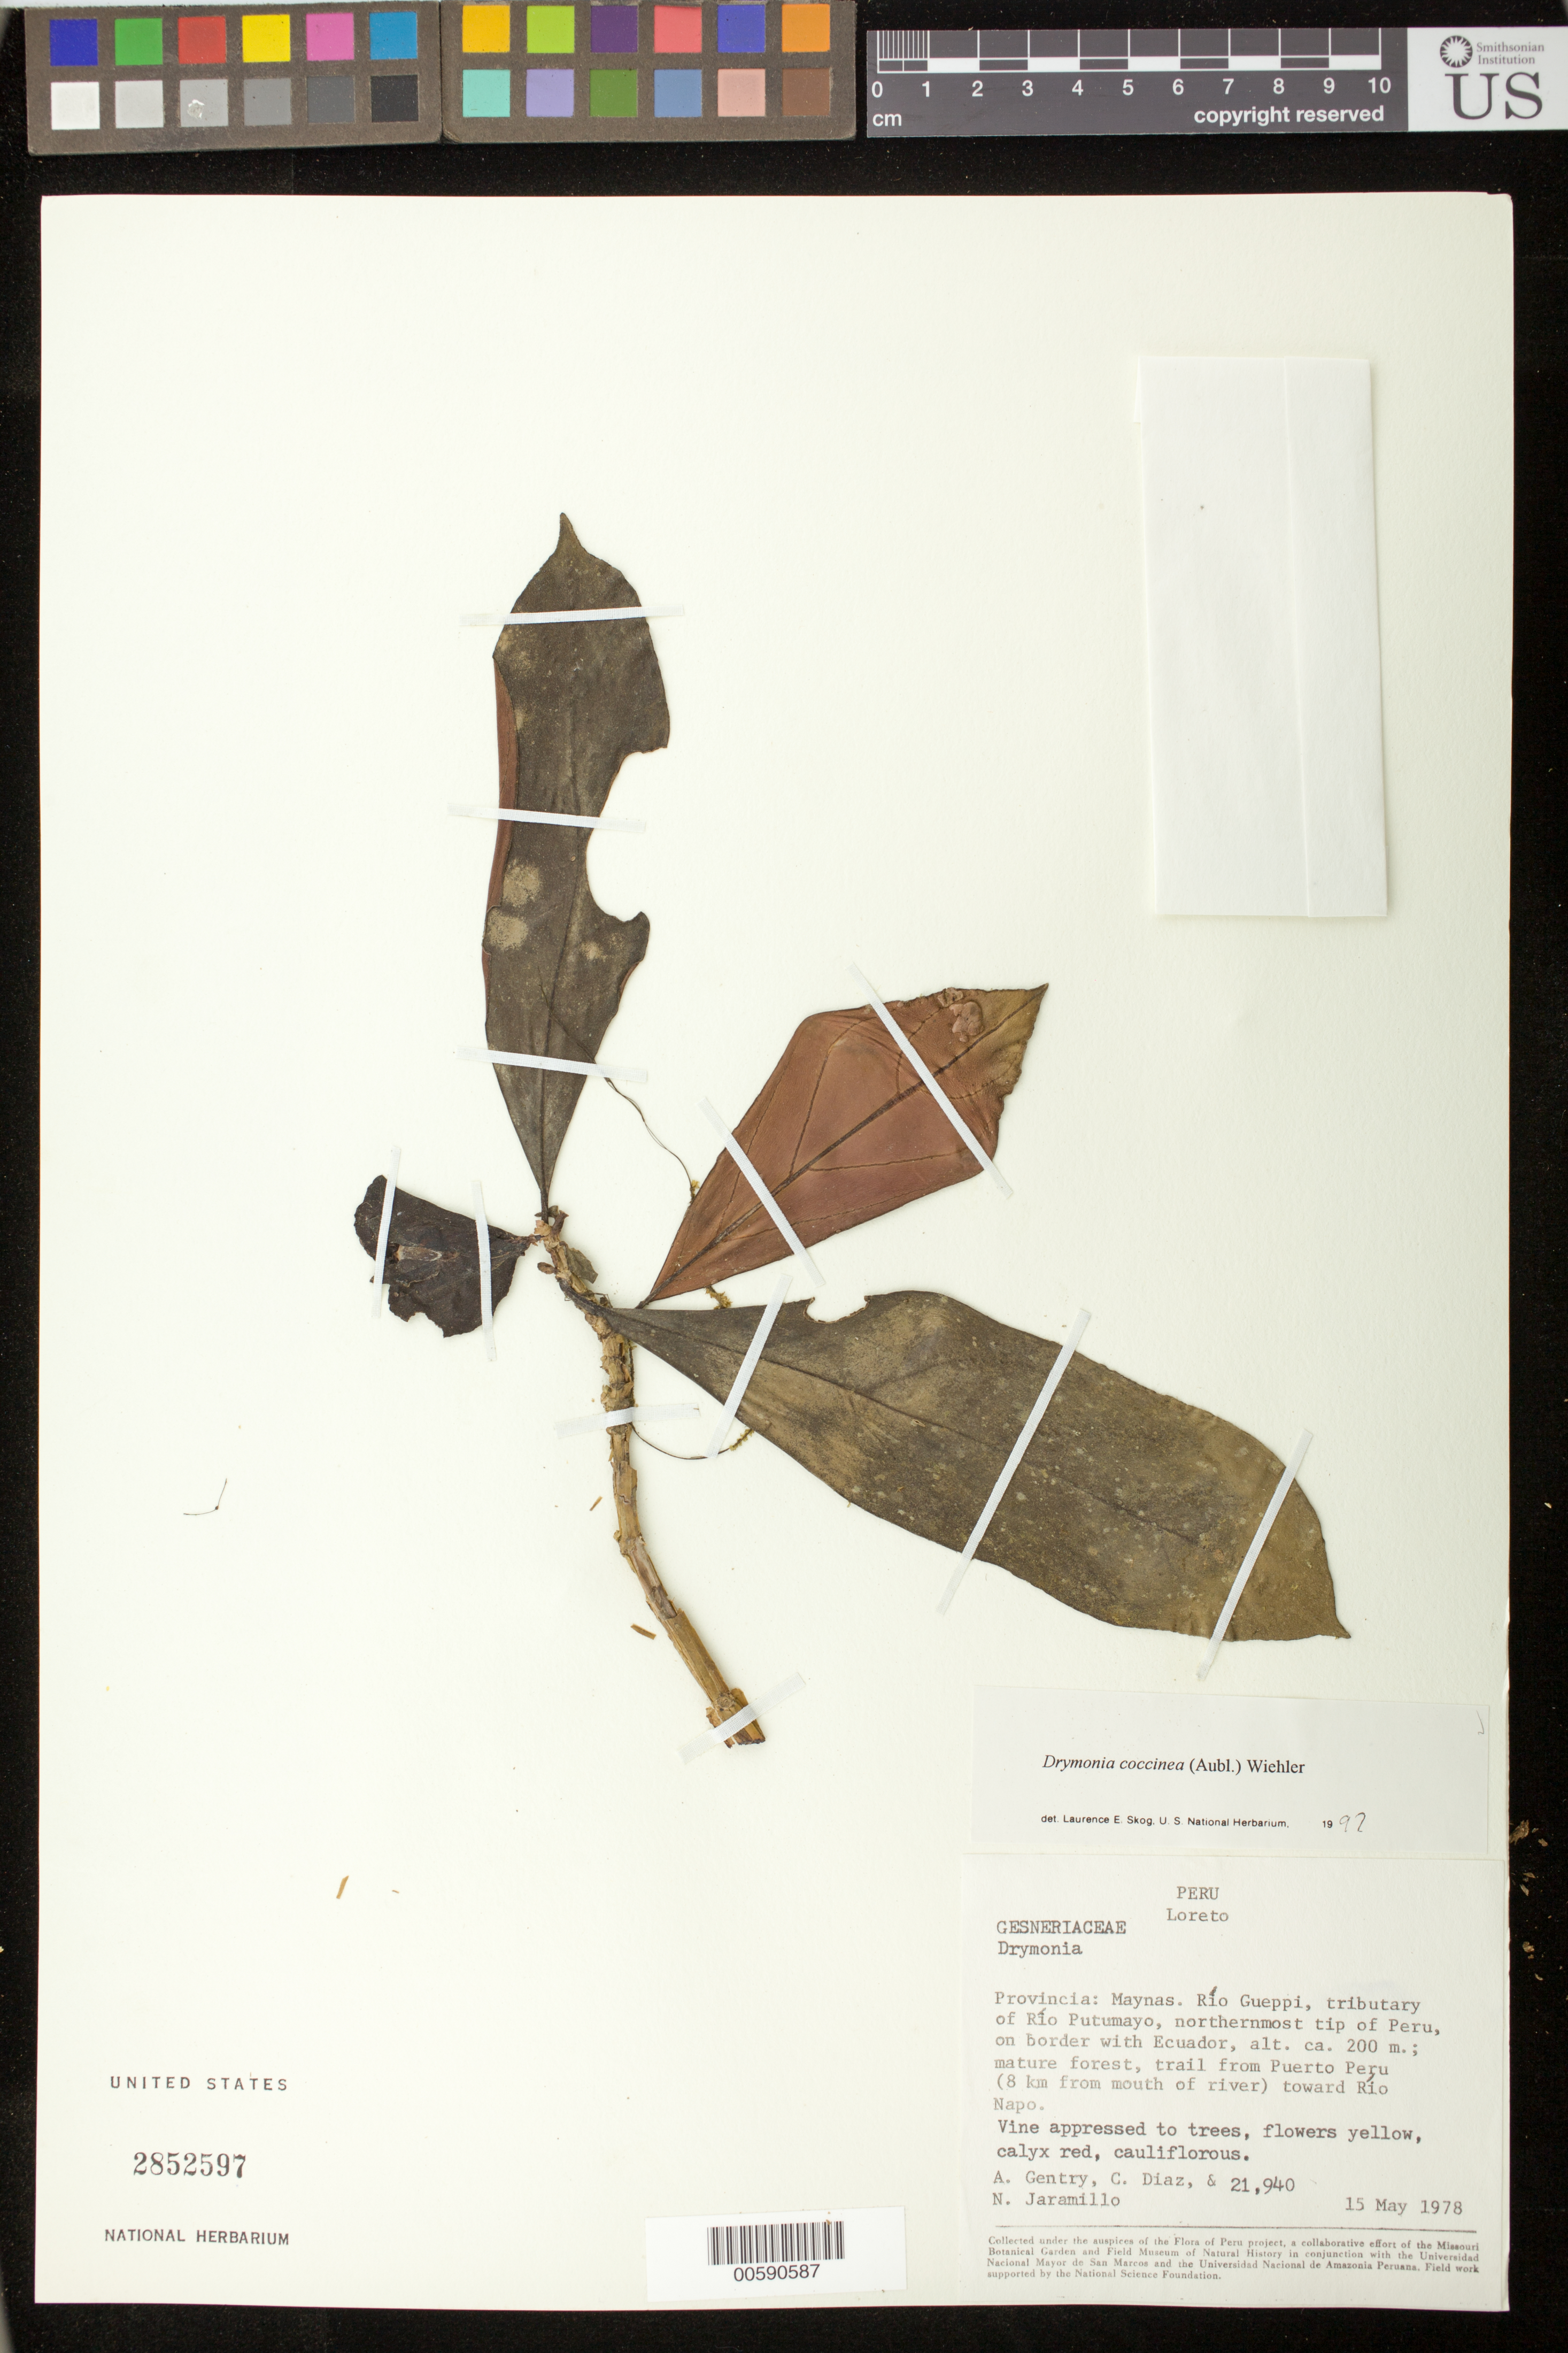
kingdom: Plantae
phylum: Tracheophyta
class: Magnoliopsida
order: Lamiales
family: Gesneriaceae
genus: Drymonia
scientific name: Drymonia coccinea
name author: (Aubl.) Wiehler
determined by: Skog, Laurence E.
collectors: A. H. Gentry, C. Díaz & N. Jaramillo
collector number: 21940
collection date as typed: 15 May 1978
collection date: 1978-05-15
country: Peru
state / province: Loreto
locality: Prov. Maynas; Río Gueppi, tributary of Río Putumayo, northernmost tip of Peru, on border with Ecuador; trail from Puerto Peru (8 km from mouth of river) toward Río Napo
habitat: Mature forest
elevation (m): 200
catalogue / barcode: US 2852597